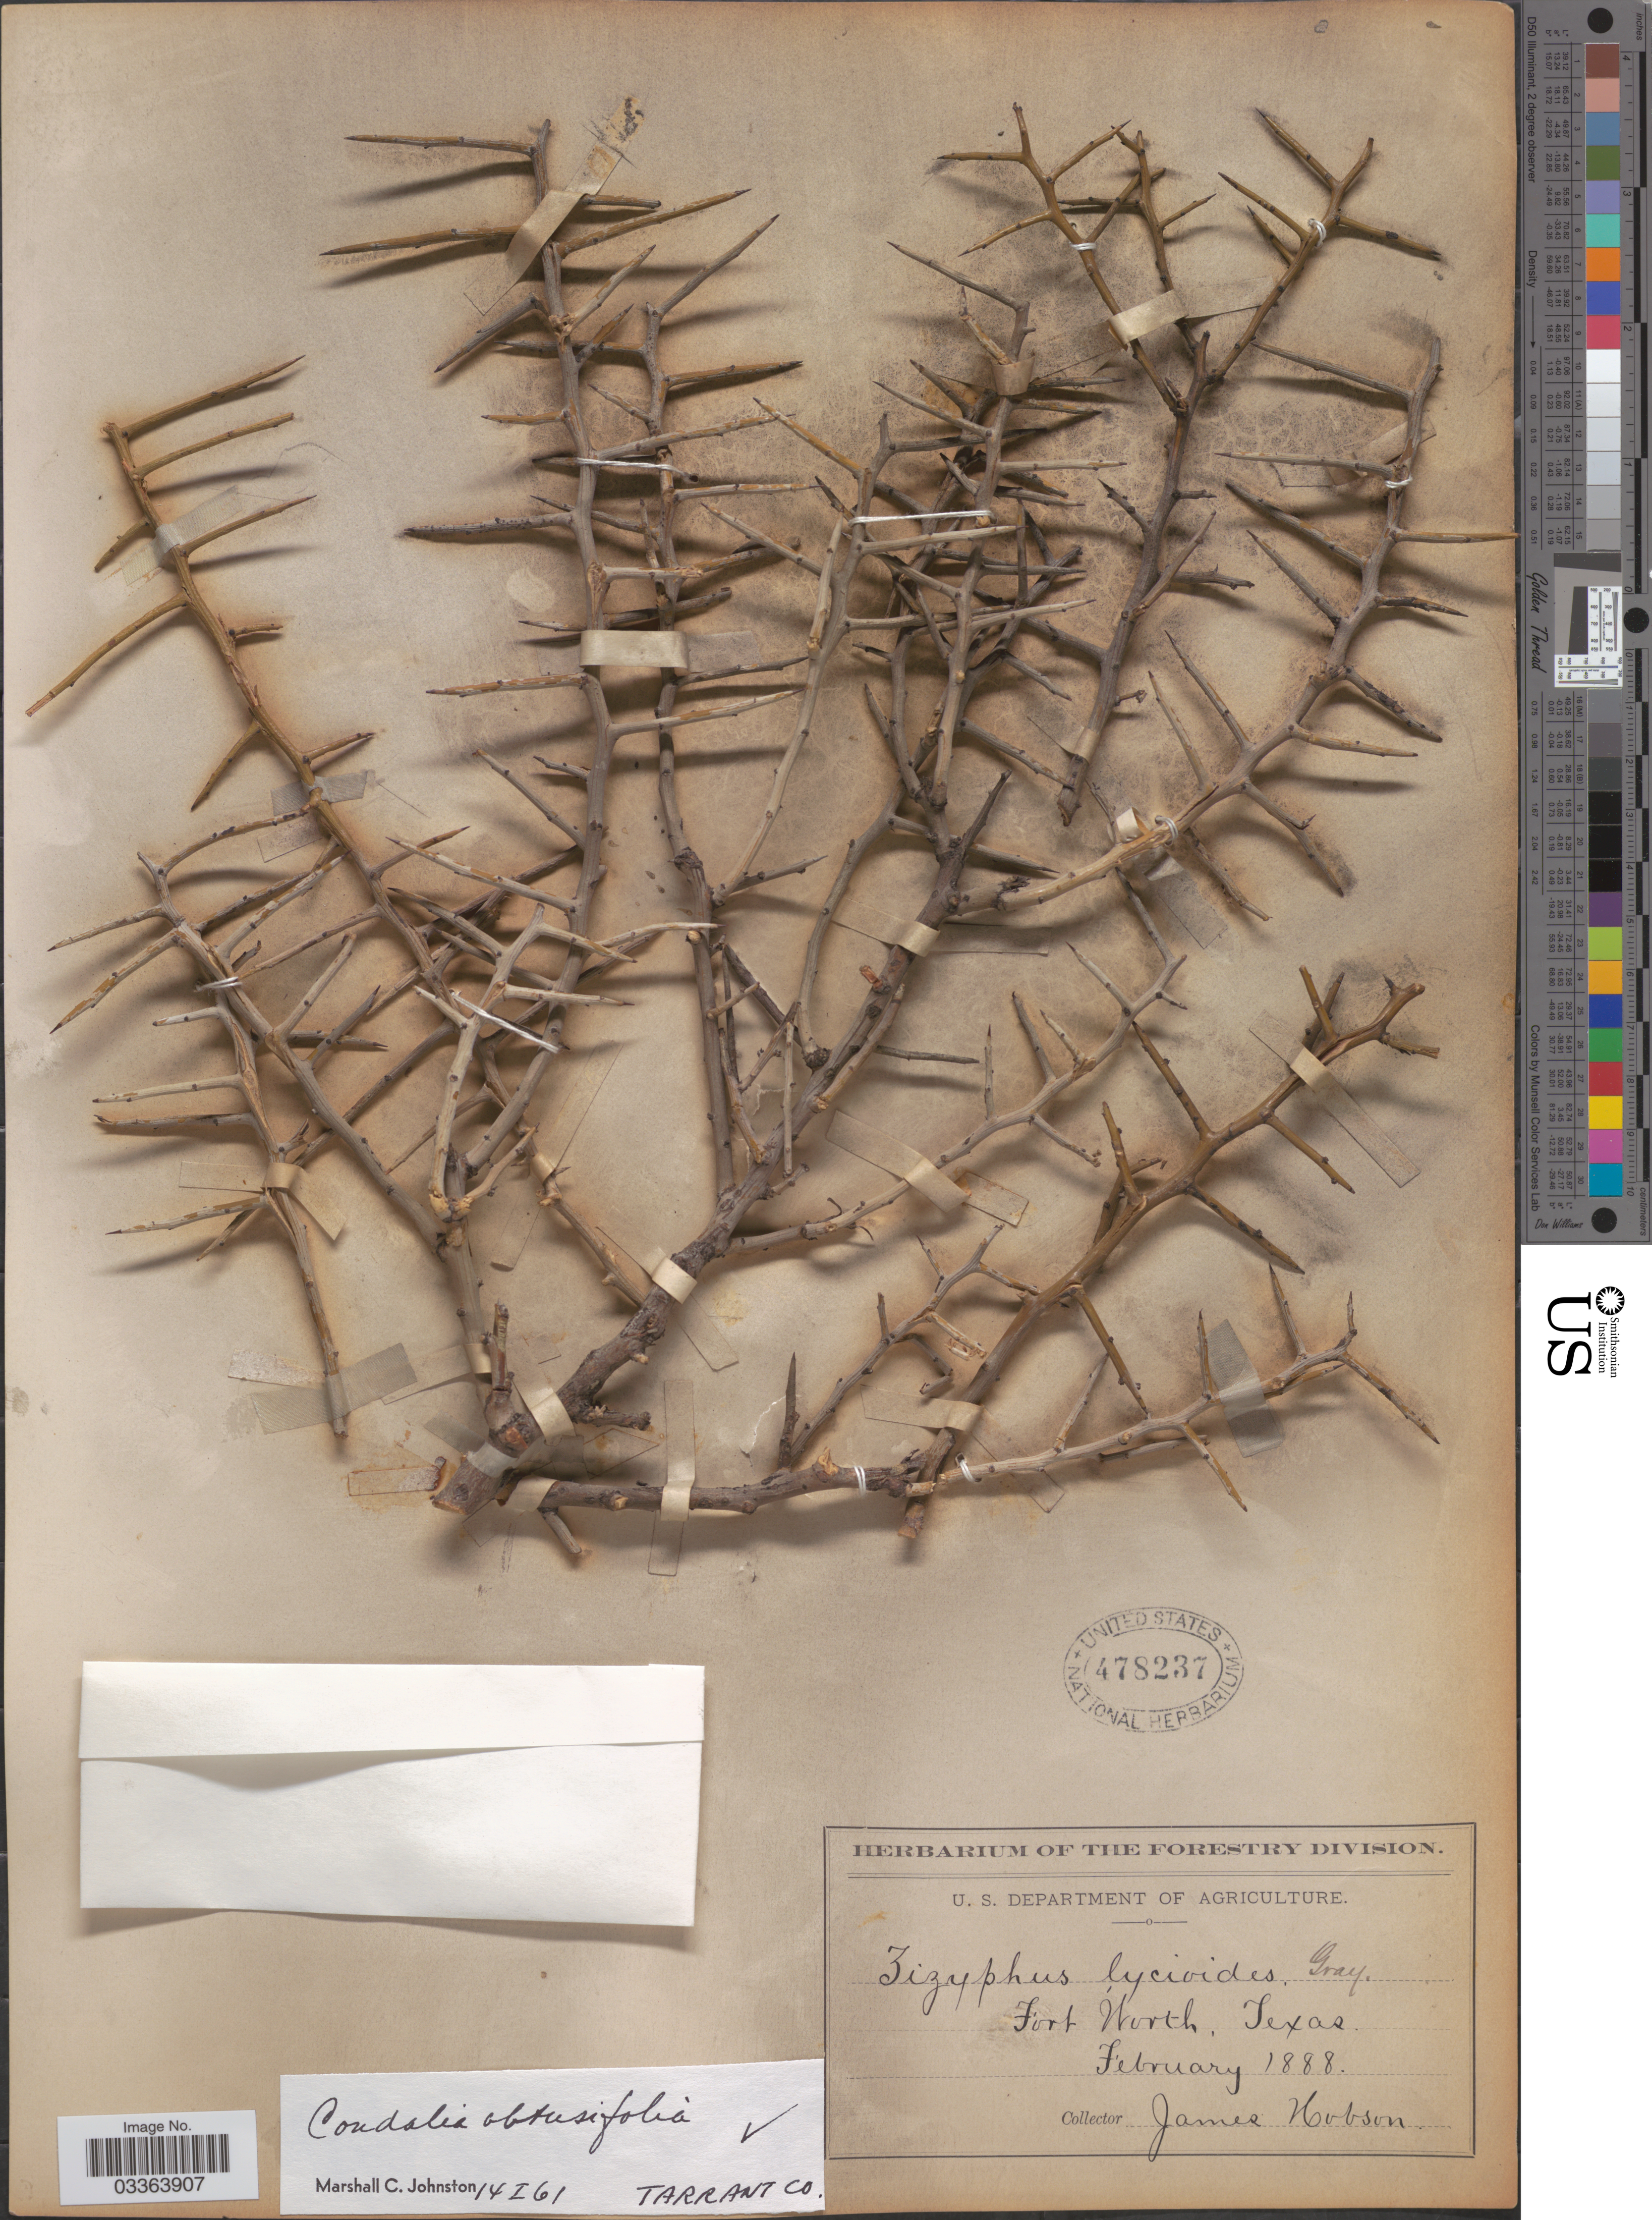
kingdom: Plantae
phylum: Tracheophyta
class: Magnoliopsida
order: Rosales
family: Rhamnaceae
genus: Sarcomphalus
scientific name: Sarcomphalus obtusifolius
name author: (Hook. ex Torr. & A. Gray) Hauenschild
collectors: J. Hobson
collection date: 1888-02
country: United States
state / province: Texas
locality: Fort Worth.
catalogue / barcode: US 478237